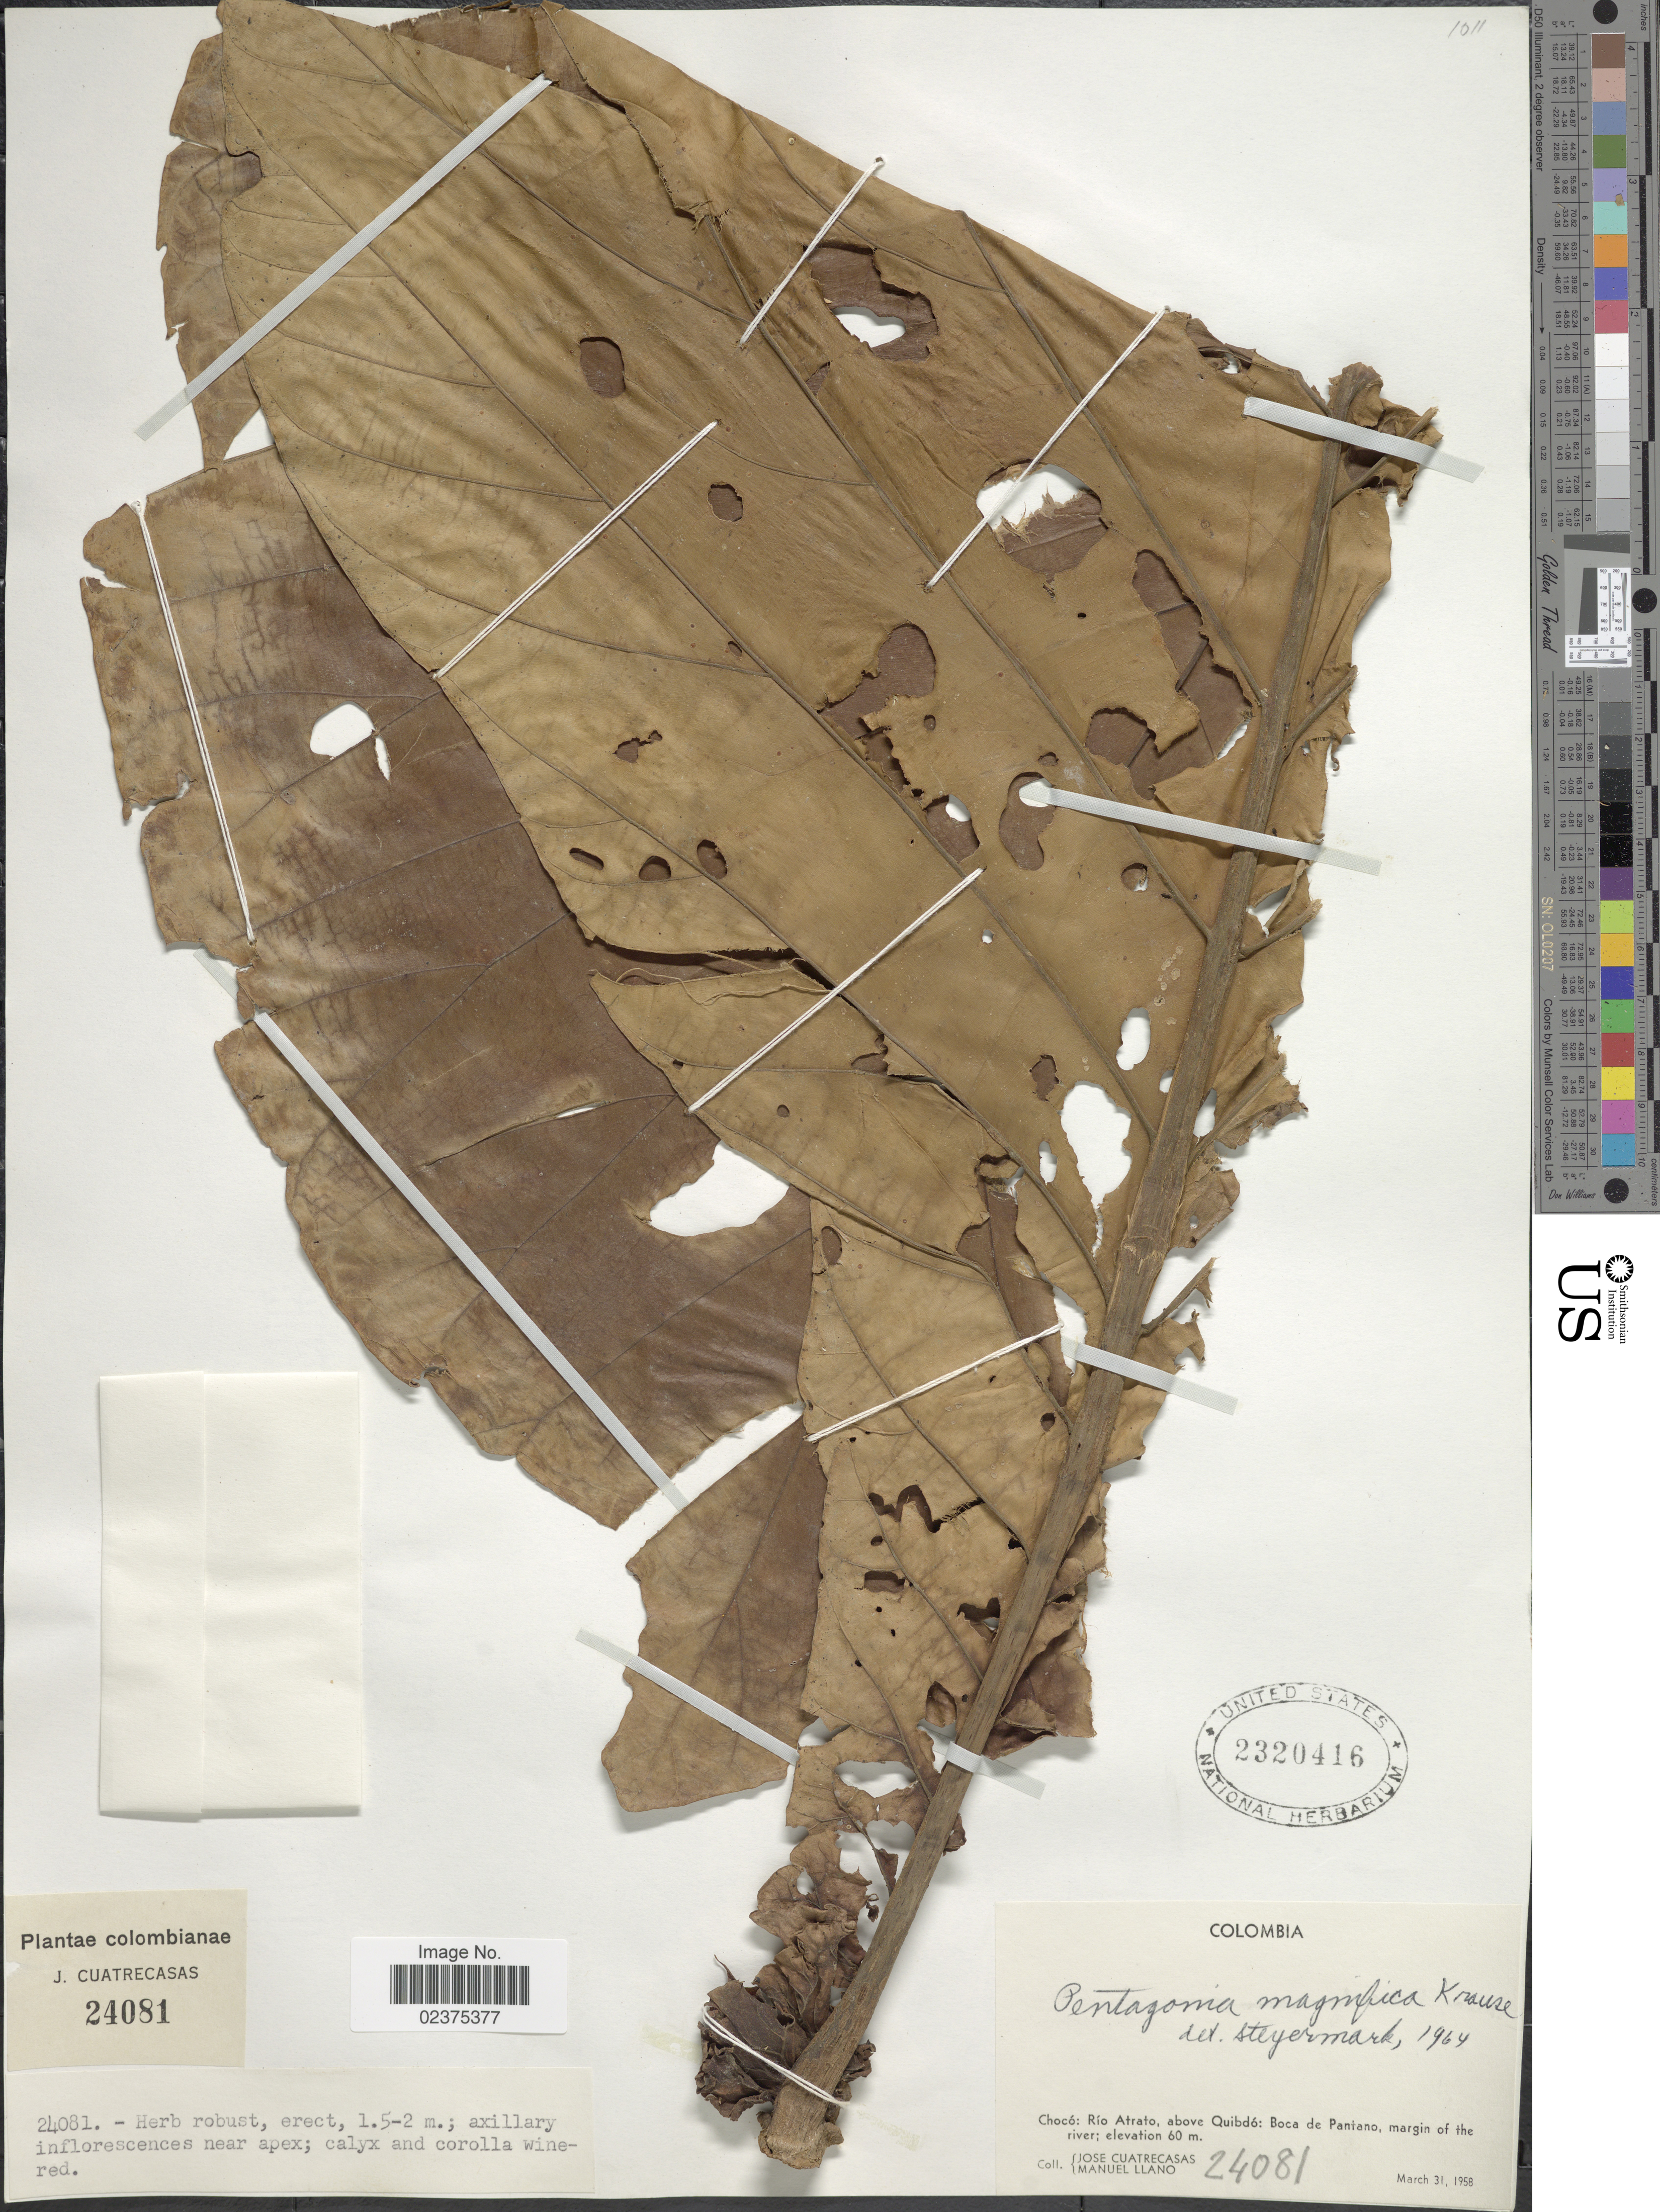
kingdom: Plantae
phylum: Tracheophyta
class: Magnoliopsida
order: Gentianales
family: Rubiaceae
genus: Pentagonia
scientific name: Pentagonia magnifica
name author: K. Krause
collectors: J. Cuatrecasas & M. Llano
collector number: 24081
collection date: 1958-03-31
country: Colombia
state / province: Chocó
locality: Choco: Rio Atrato, above Quibdo, Boca de Paniano, margin of the river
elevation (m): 60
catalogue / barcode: US 2320416